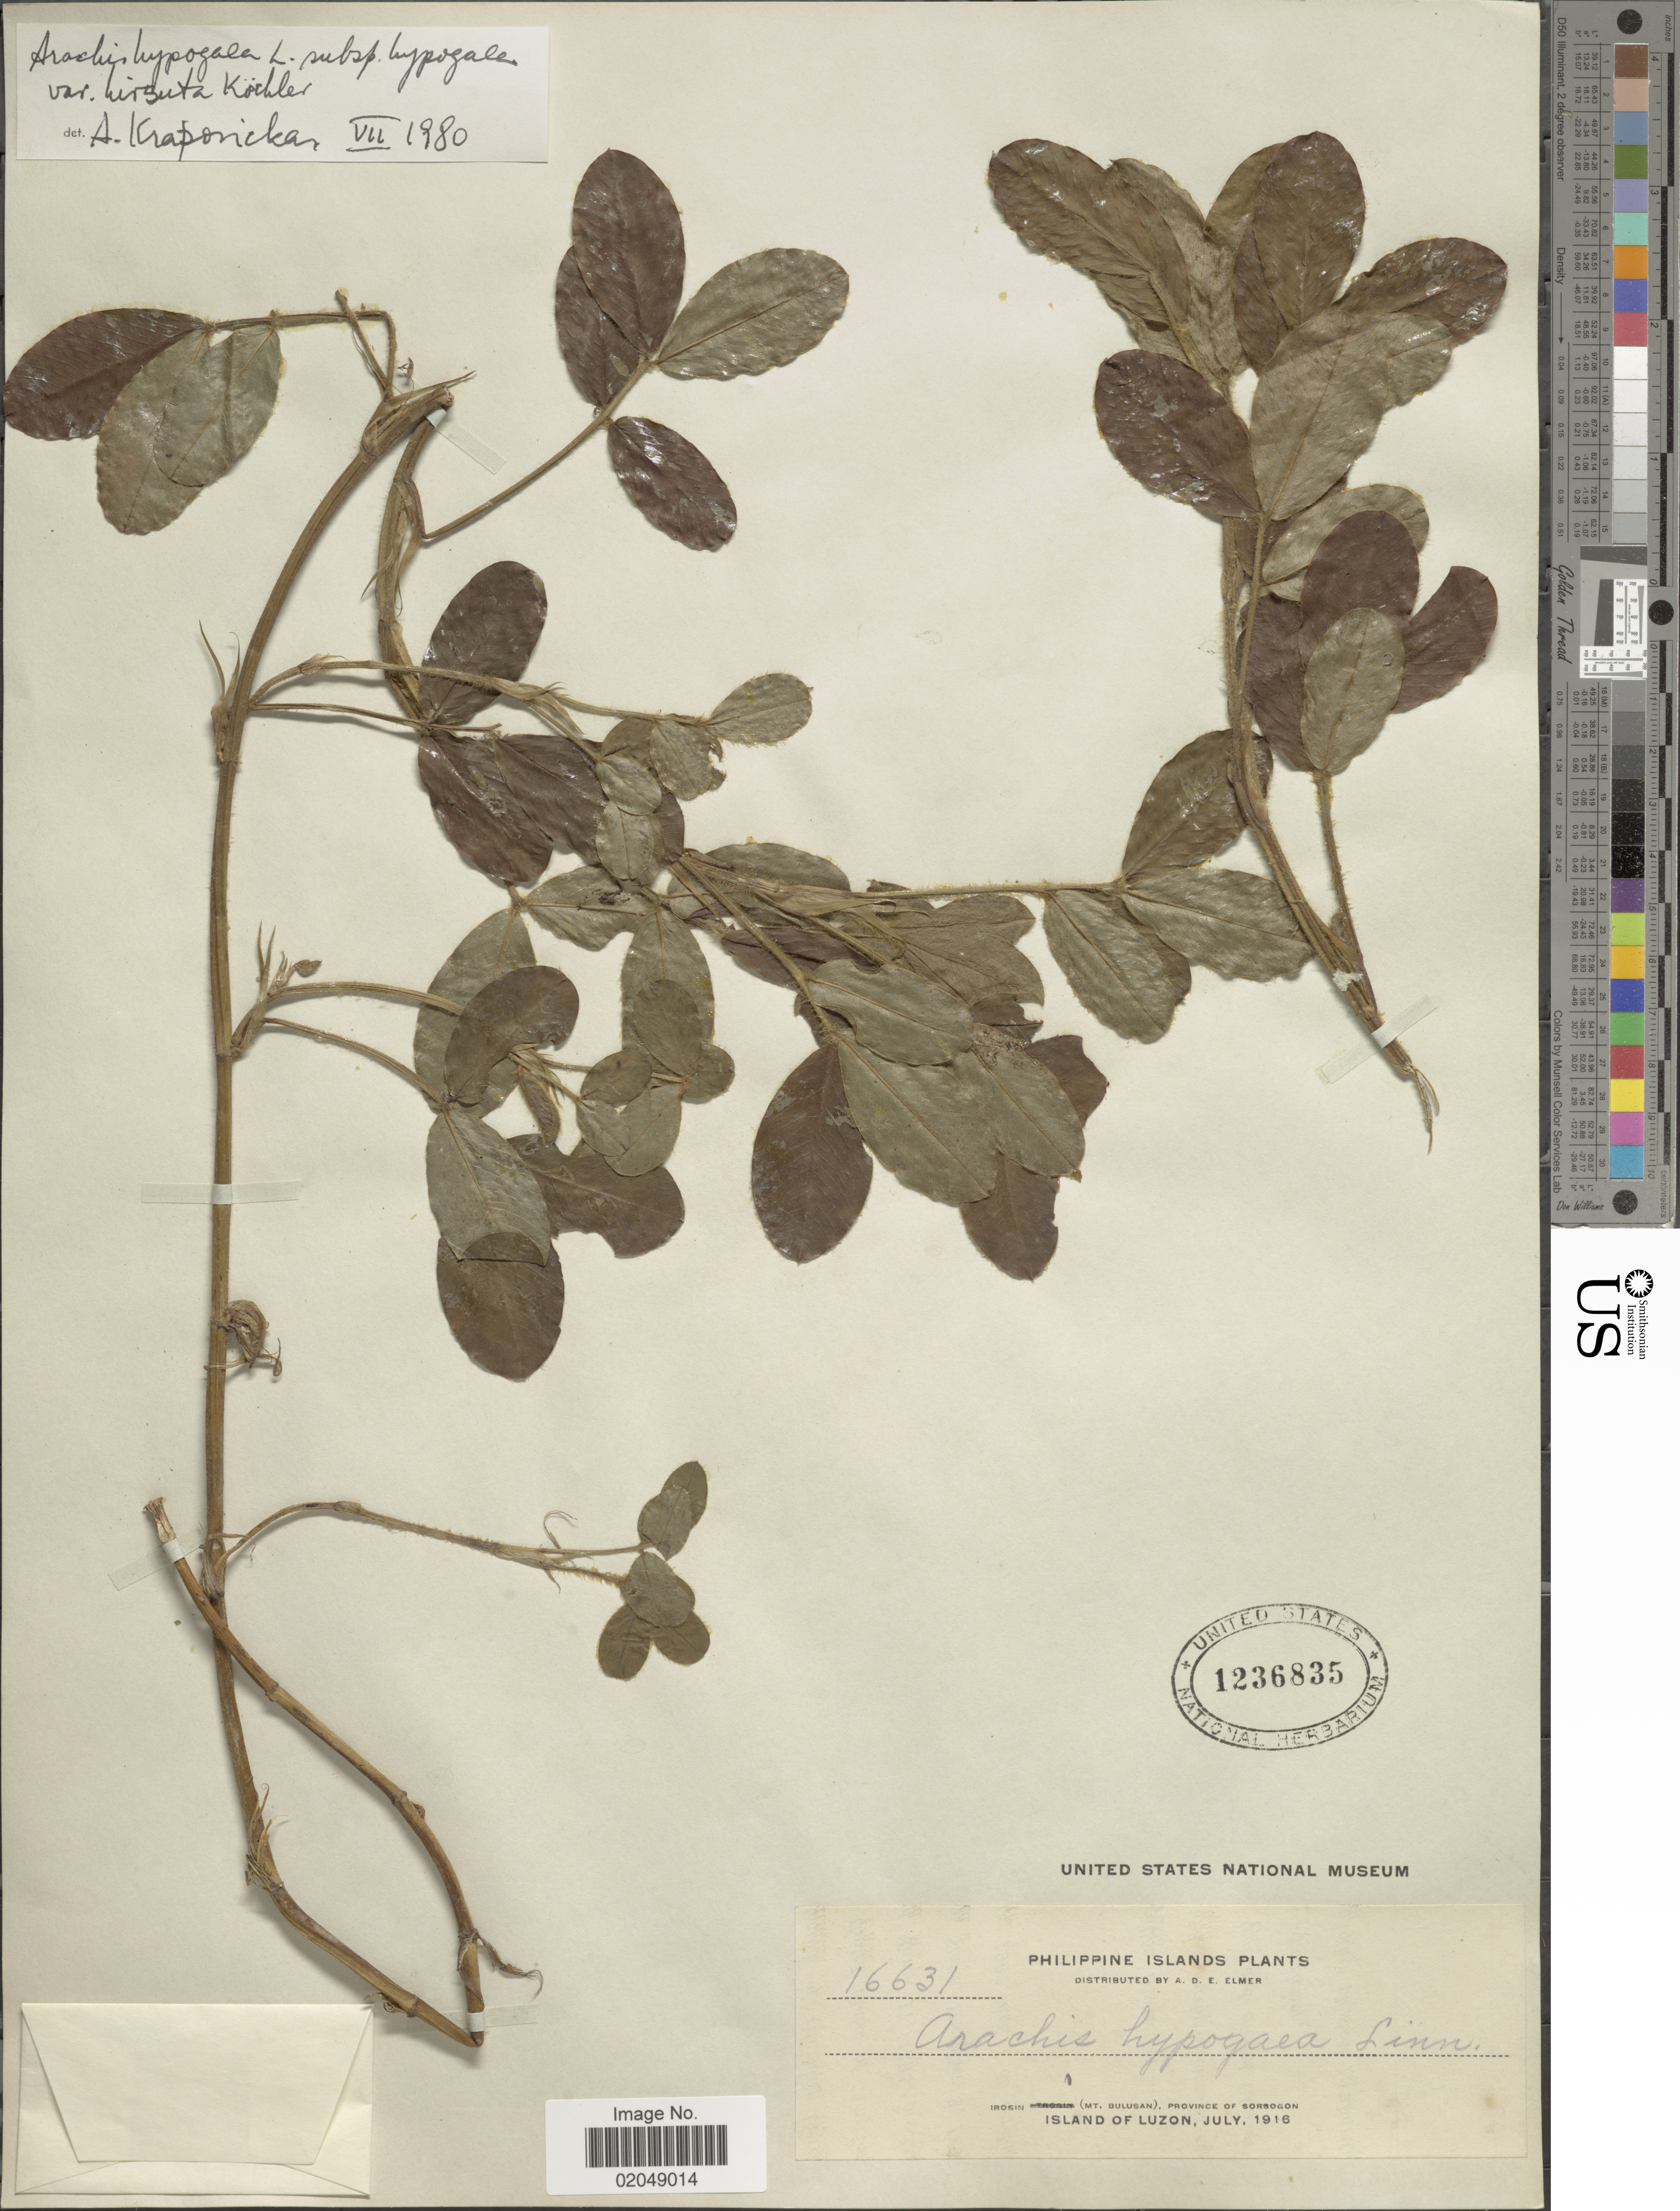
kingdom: Plantae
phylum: Tracheophyta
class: Magnoliopsida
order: Fabales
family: Fabaceae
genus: Arachis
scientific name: Arachis hypogaea subsp. hypogaea var. hirsuta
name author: Köhler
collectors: A. D. E. Elmer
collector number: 16631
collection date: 1916-07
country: Philippines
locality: Philippine Islands, Irosin (Mt. Bulusan), Province of Sorsogon, Island of Luzon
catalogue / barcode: US 1236835